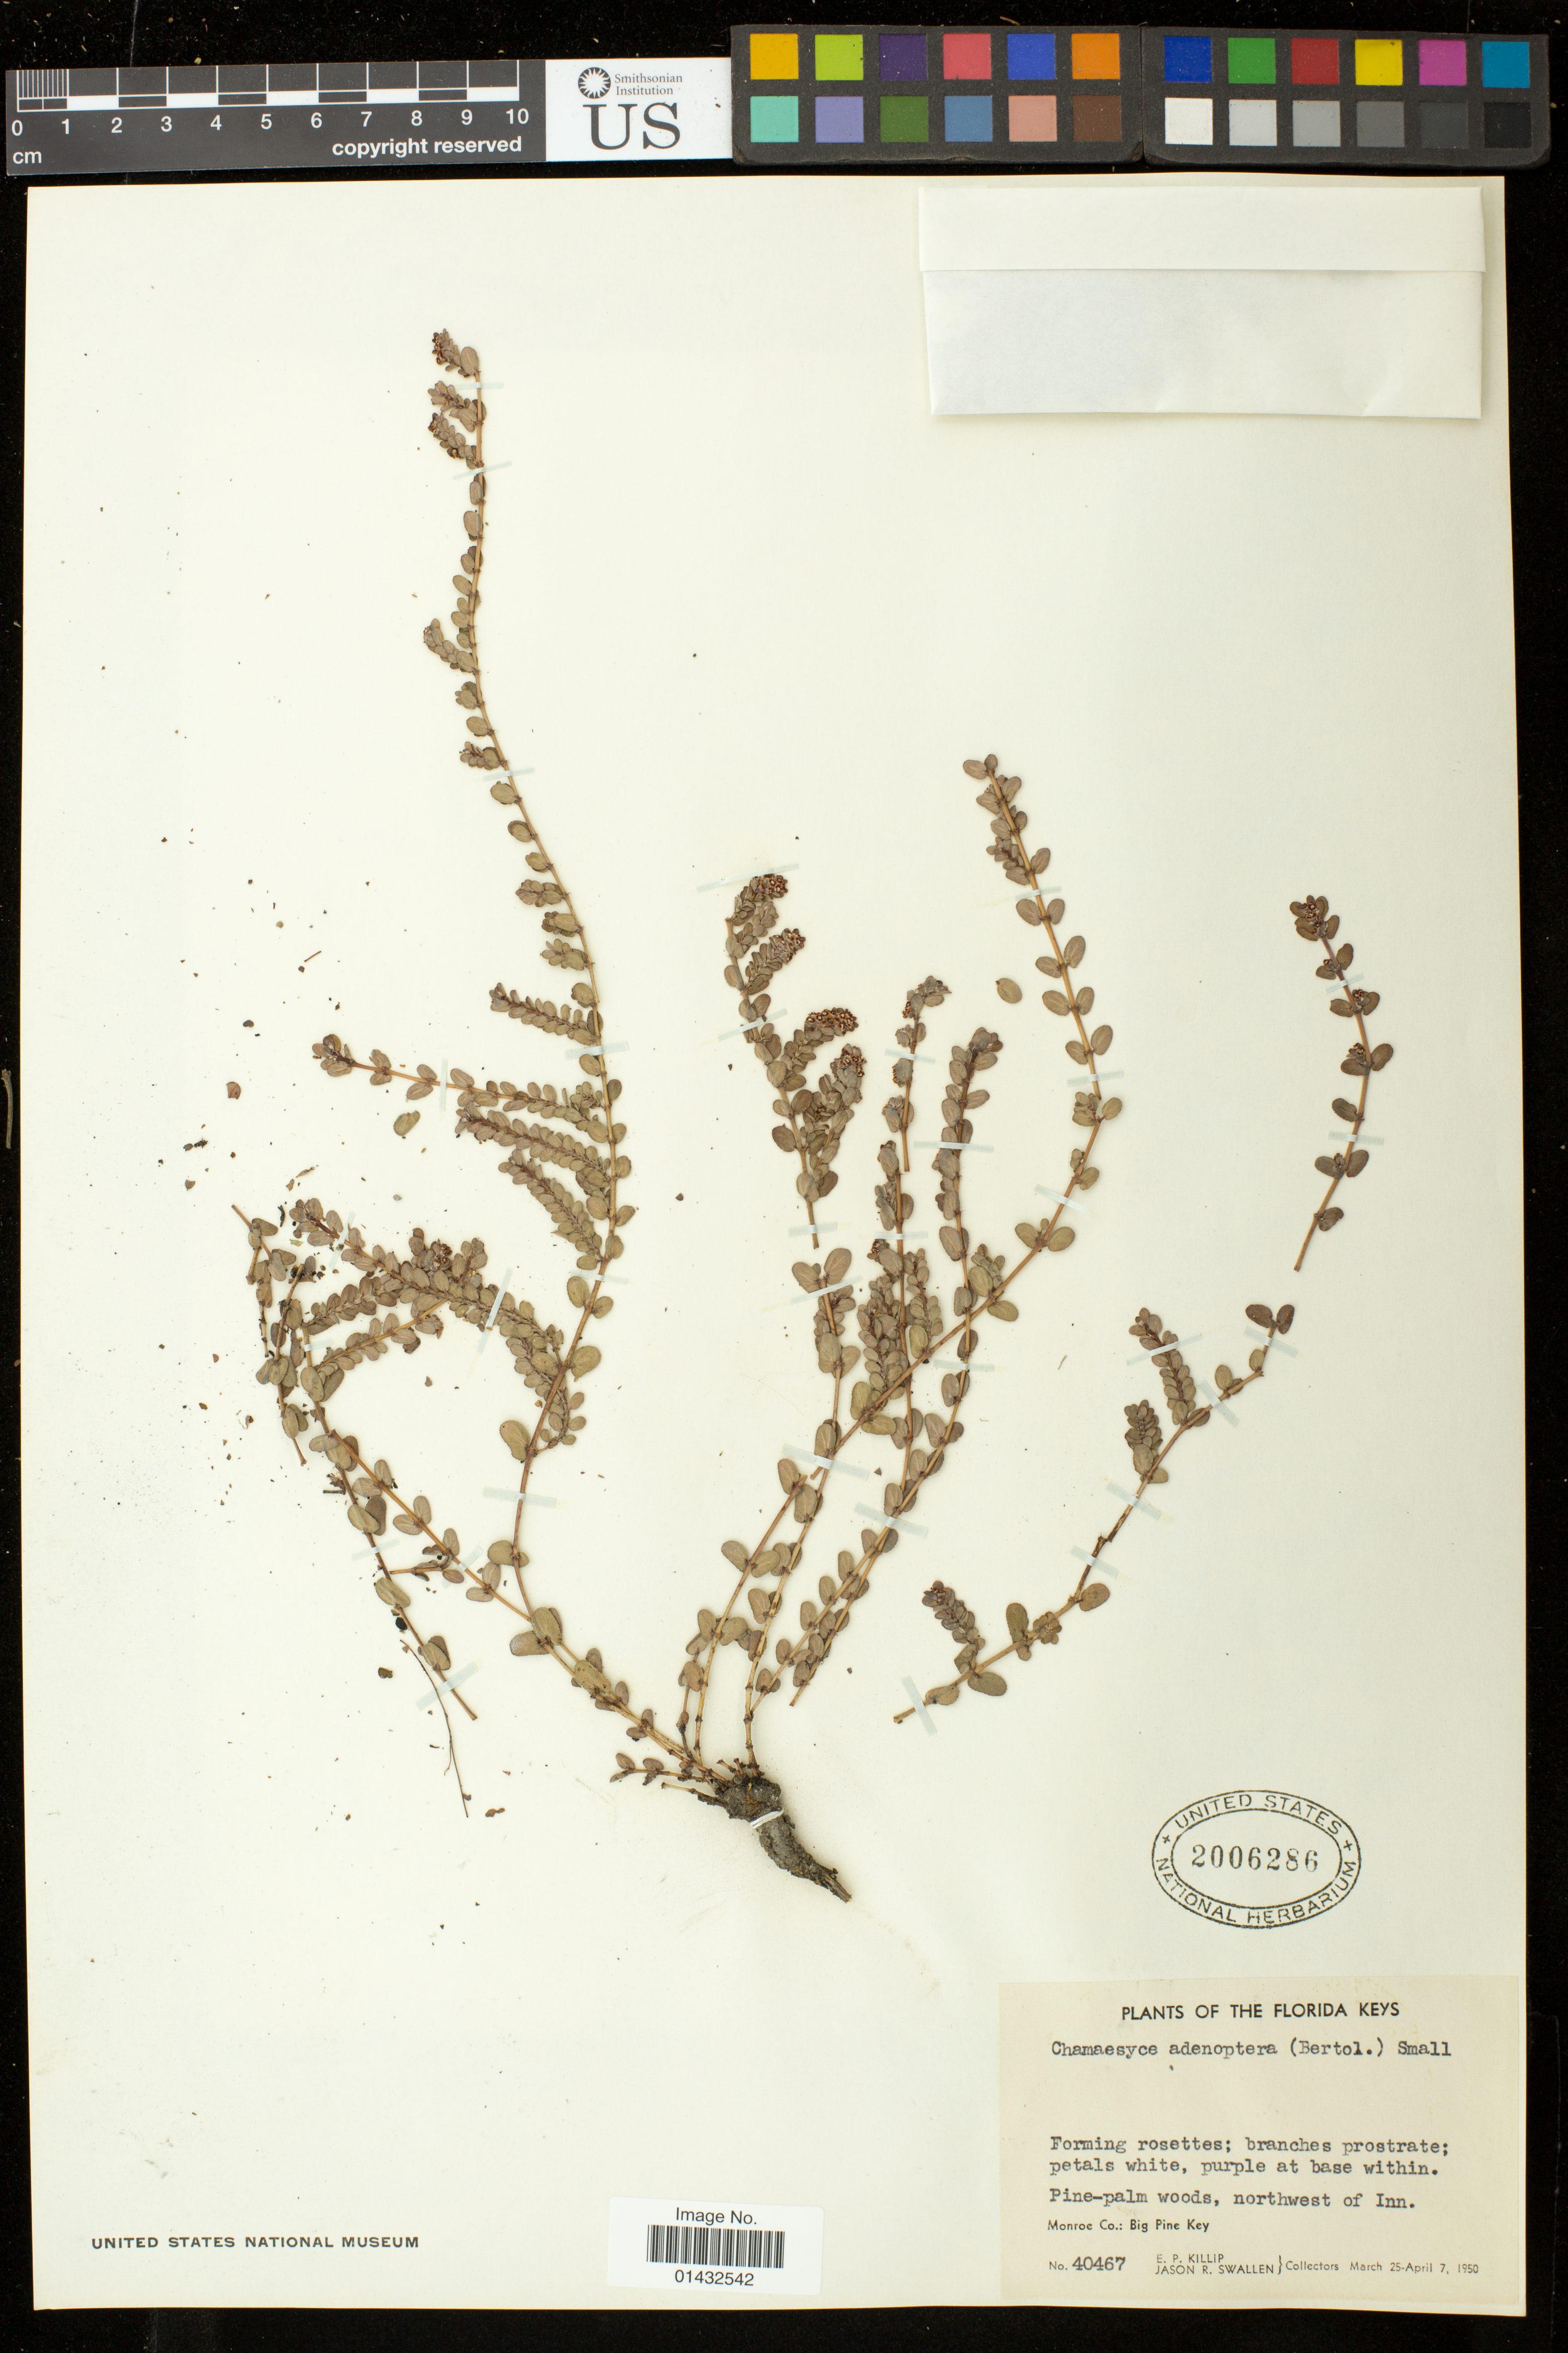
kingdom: Plantae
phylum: Tracheophyta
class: Magnoliopsida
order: Malpighiales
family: Euphorbiaceae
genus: Euphorbia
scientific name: Euphorbia adenoptera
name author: Bertol.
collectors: E. P. Killip & J. R. Swallen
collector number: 40467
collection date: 1950-03-25/1950-04-07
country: United States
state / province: Florida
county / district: Monroe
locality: Big Pine Key, northwest of Inn.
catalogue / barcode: US 2006286